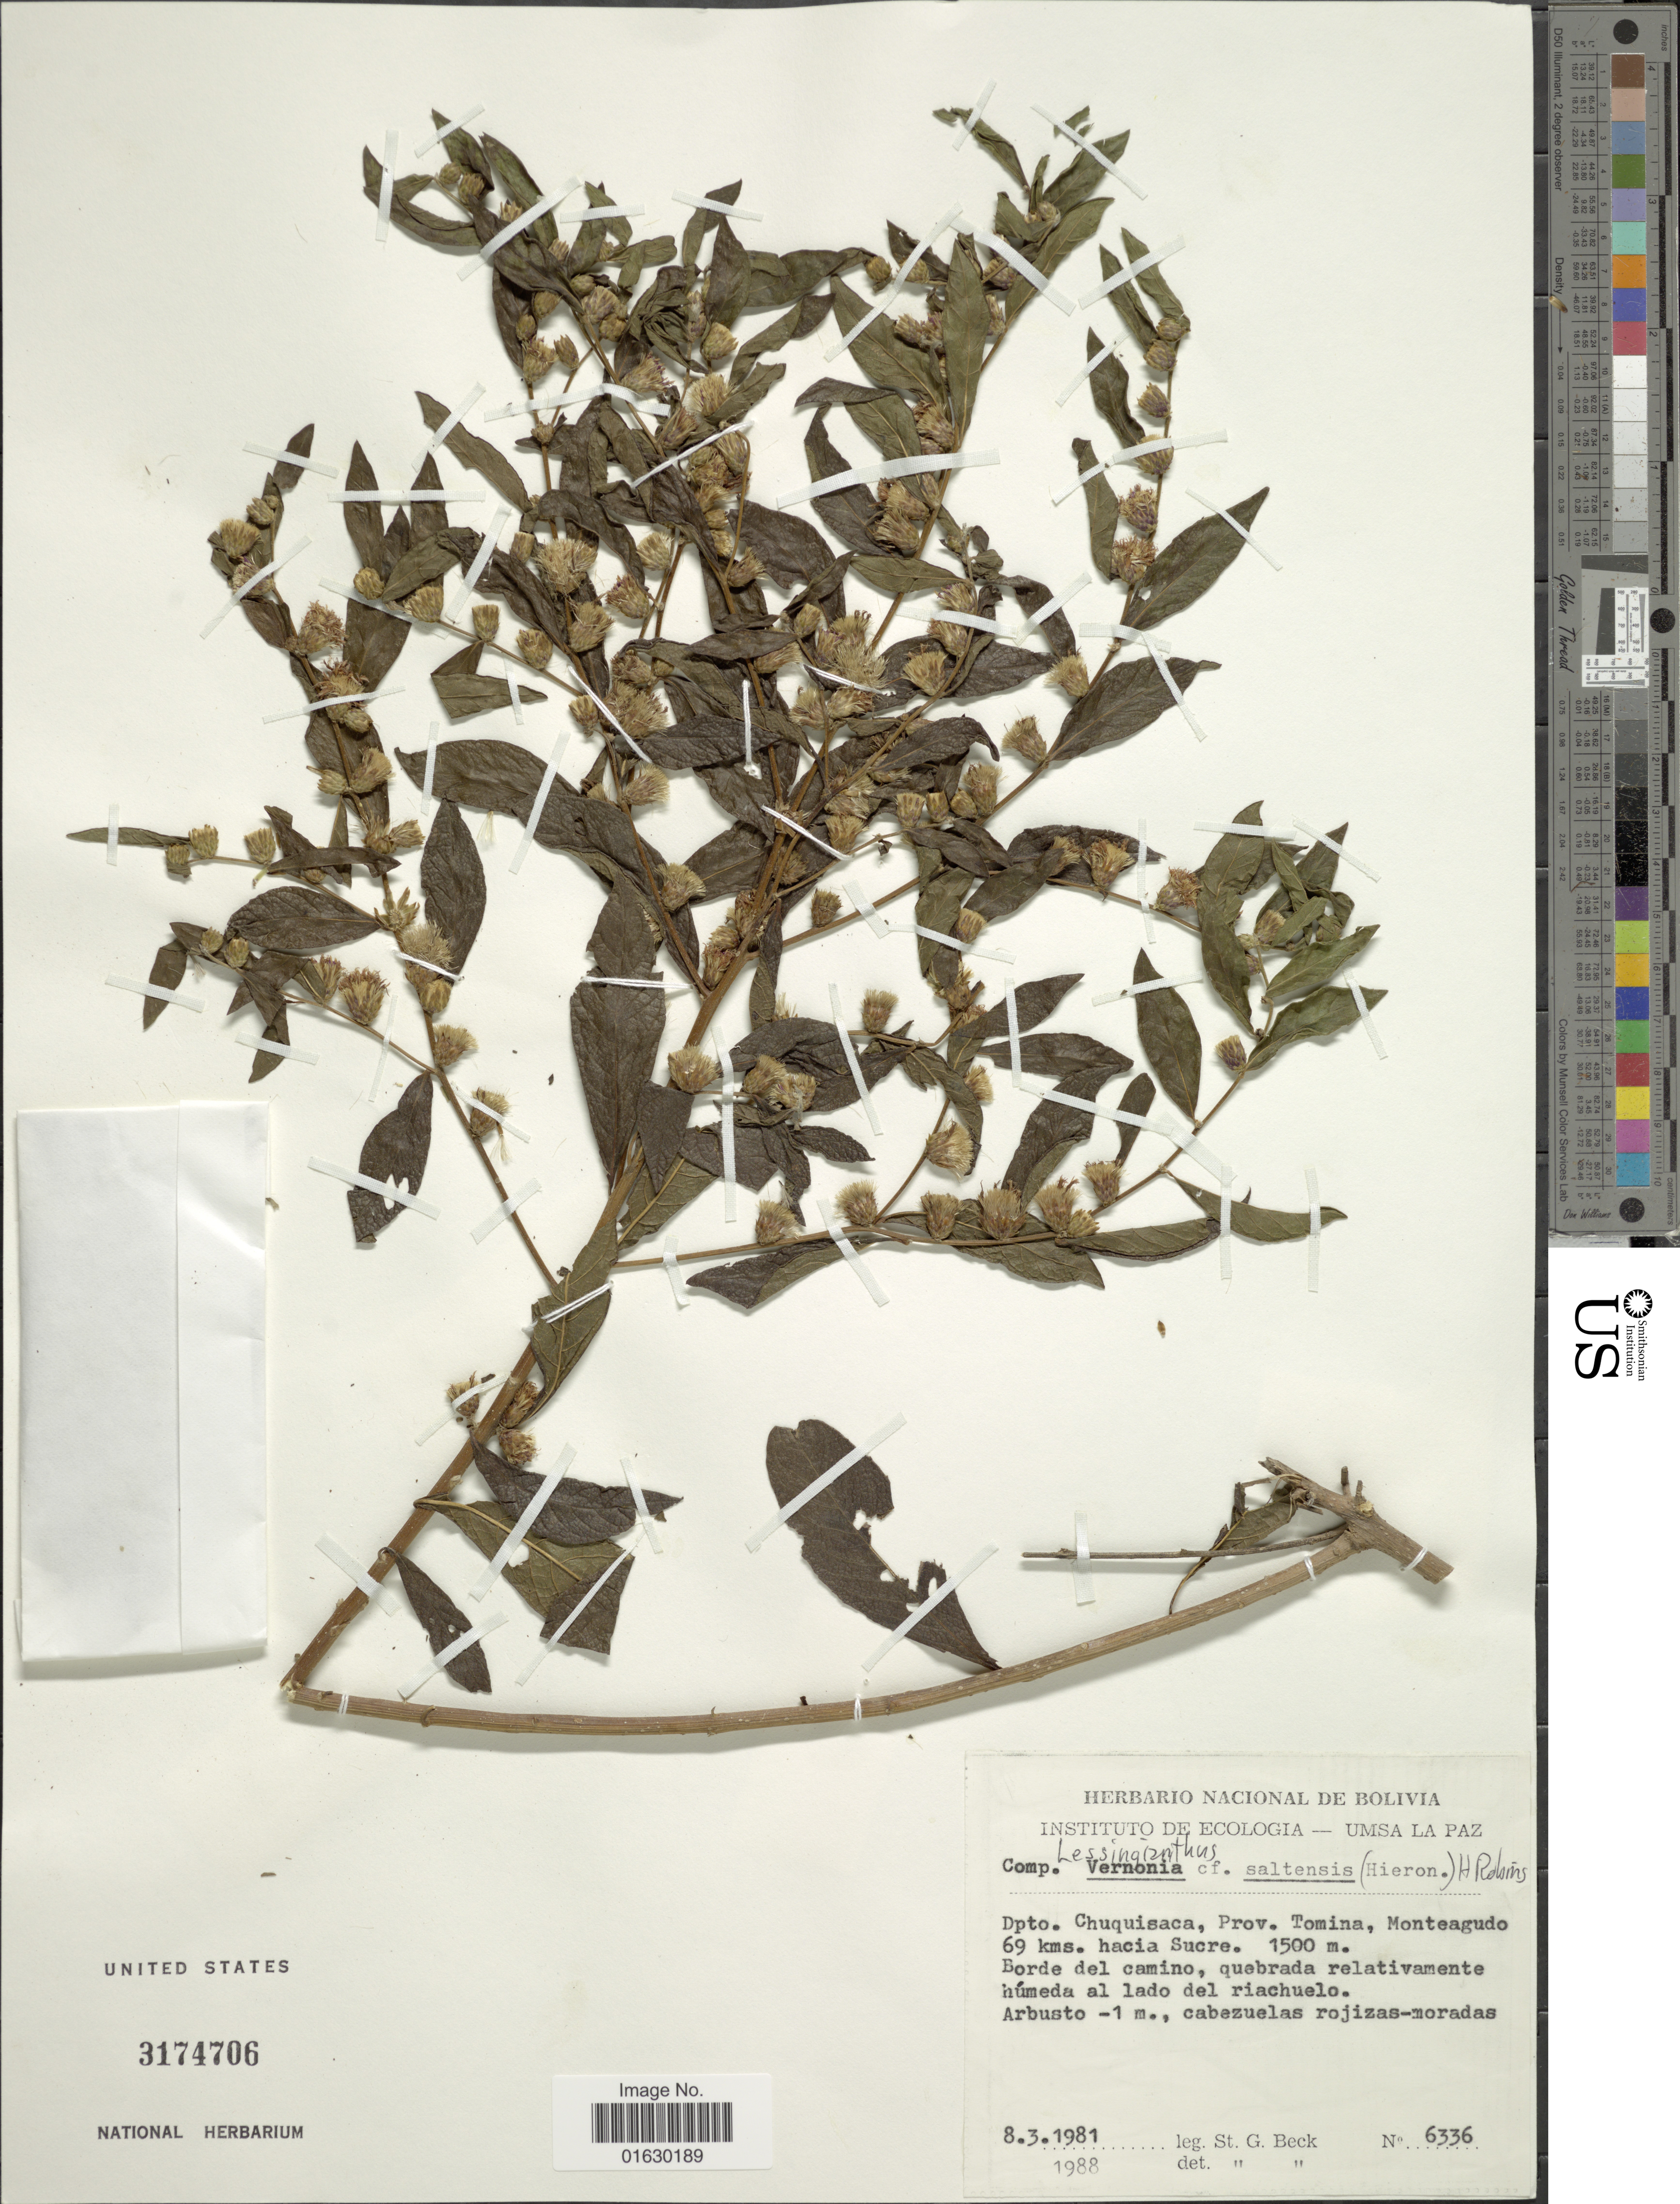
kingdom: Plantae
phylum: Tracheophyta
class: Magnoliopsida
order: Asterales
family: Asteraceae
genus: Lessingianthus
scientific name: Lessingianthus saltensis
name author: (Hieron.) H. Rob.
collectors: S. G. Beck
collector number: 6336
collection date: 1981-03-08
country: Bolivia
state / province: Chuquisaca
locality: Dpto. Chuquisaca, Prov. Tomina, Monteagudo 69 kms hacia Sucre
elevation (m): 1500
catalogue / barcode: US 3174706